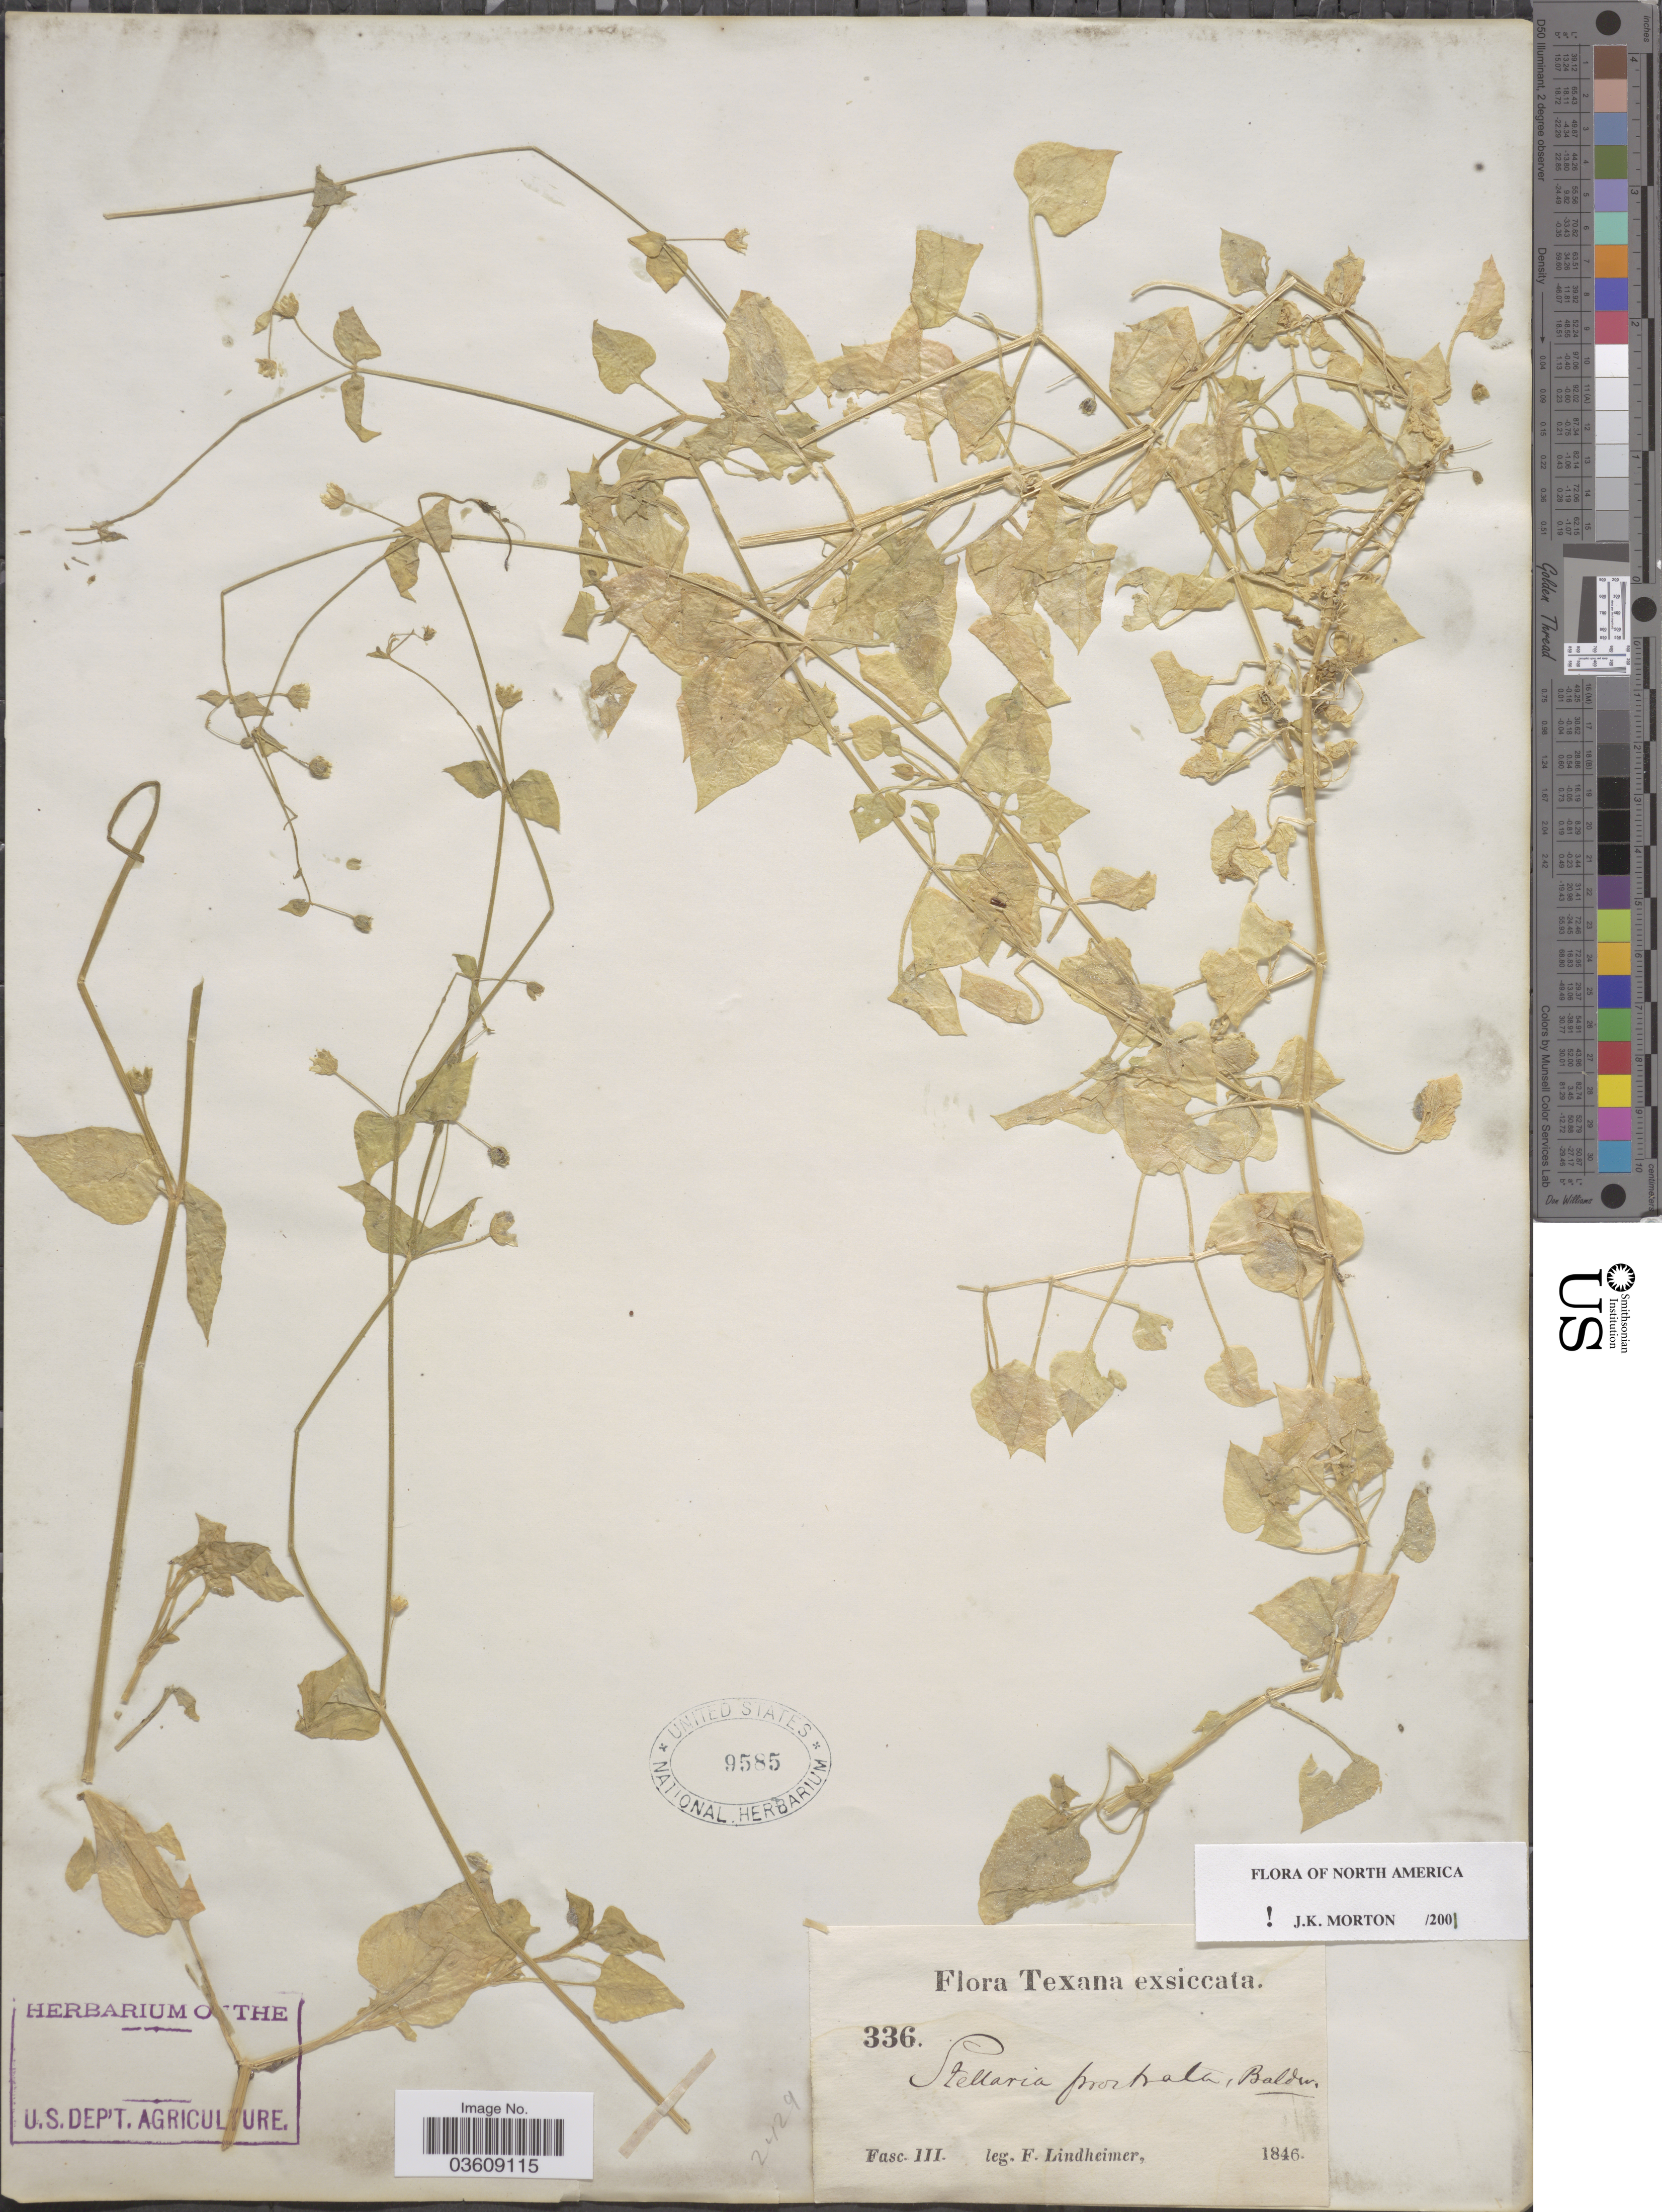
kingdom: Plantae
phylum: Tracheophyta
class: Magnoliopsida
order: Caryophyllales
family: Caryophyllaceae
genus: Stellaria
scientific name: Stellaria prostrata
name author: Baldwin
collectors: F. Lindheimer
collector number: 336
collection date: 1846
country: United States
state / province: Texas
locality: Fasc. III. [unsure placement]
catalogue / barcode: US 9585